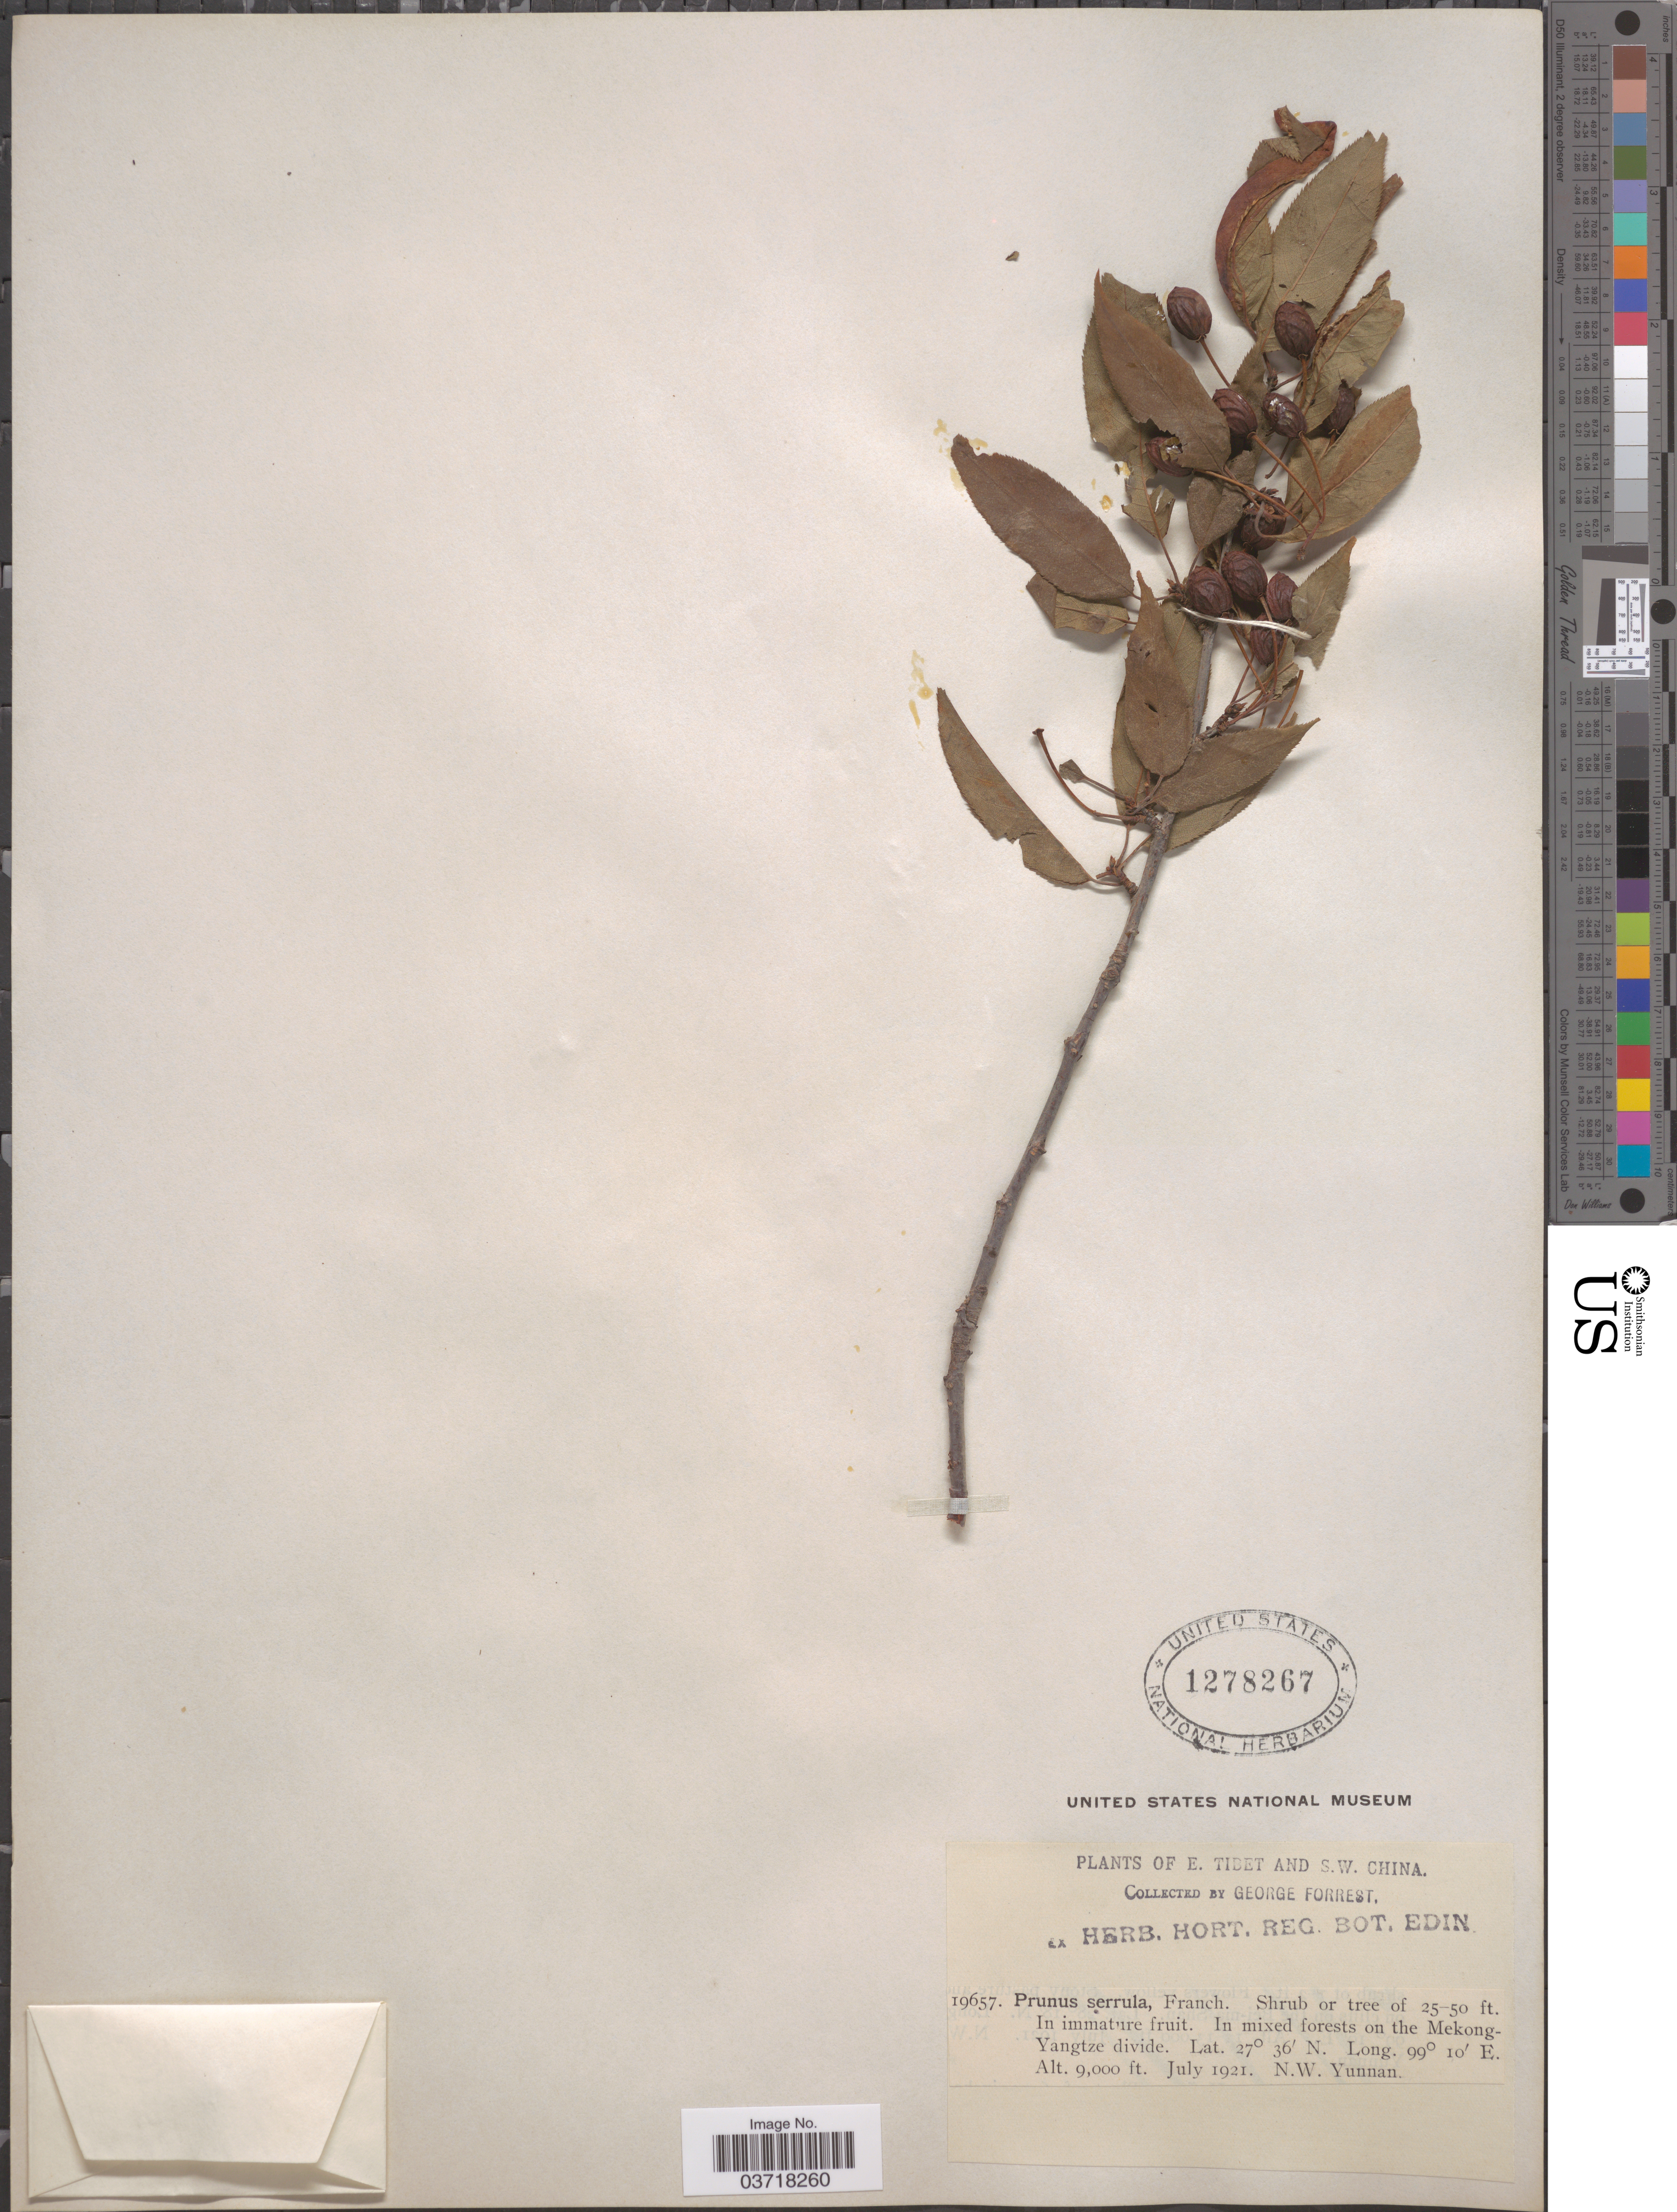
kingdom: Plantae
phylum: Tracheophyta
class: Magnoliopsida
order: Rosales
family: Rosaceae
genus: Prunus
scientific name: Prunus serrula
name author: Franch.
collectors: G. Forrest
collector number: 19657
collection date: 1921-07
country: China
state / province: Yunnan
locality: E. Tibet and S.W. China. On the Mekong-Yangtze divide. N.W. Yunnan.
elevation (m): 27432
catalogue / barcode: US 1278267